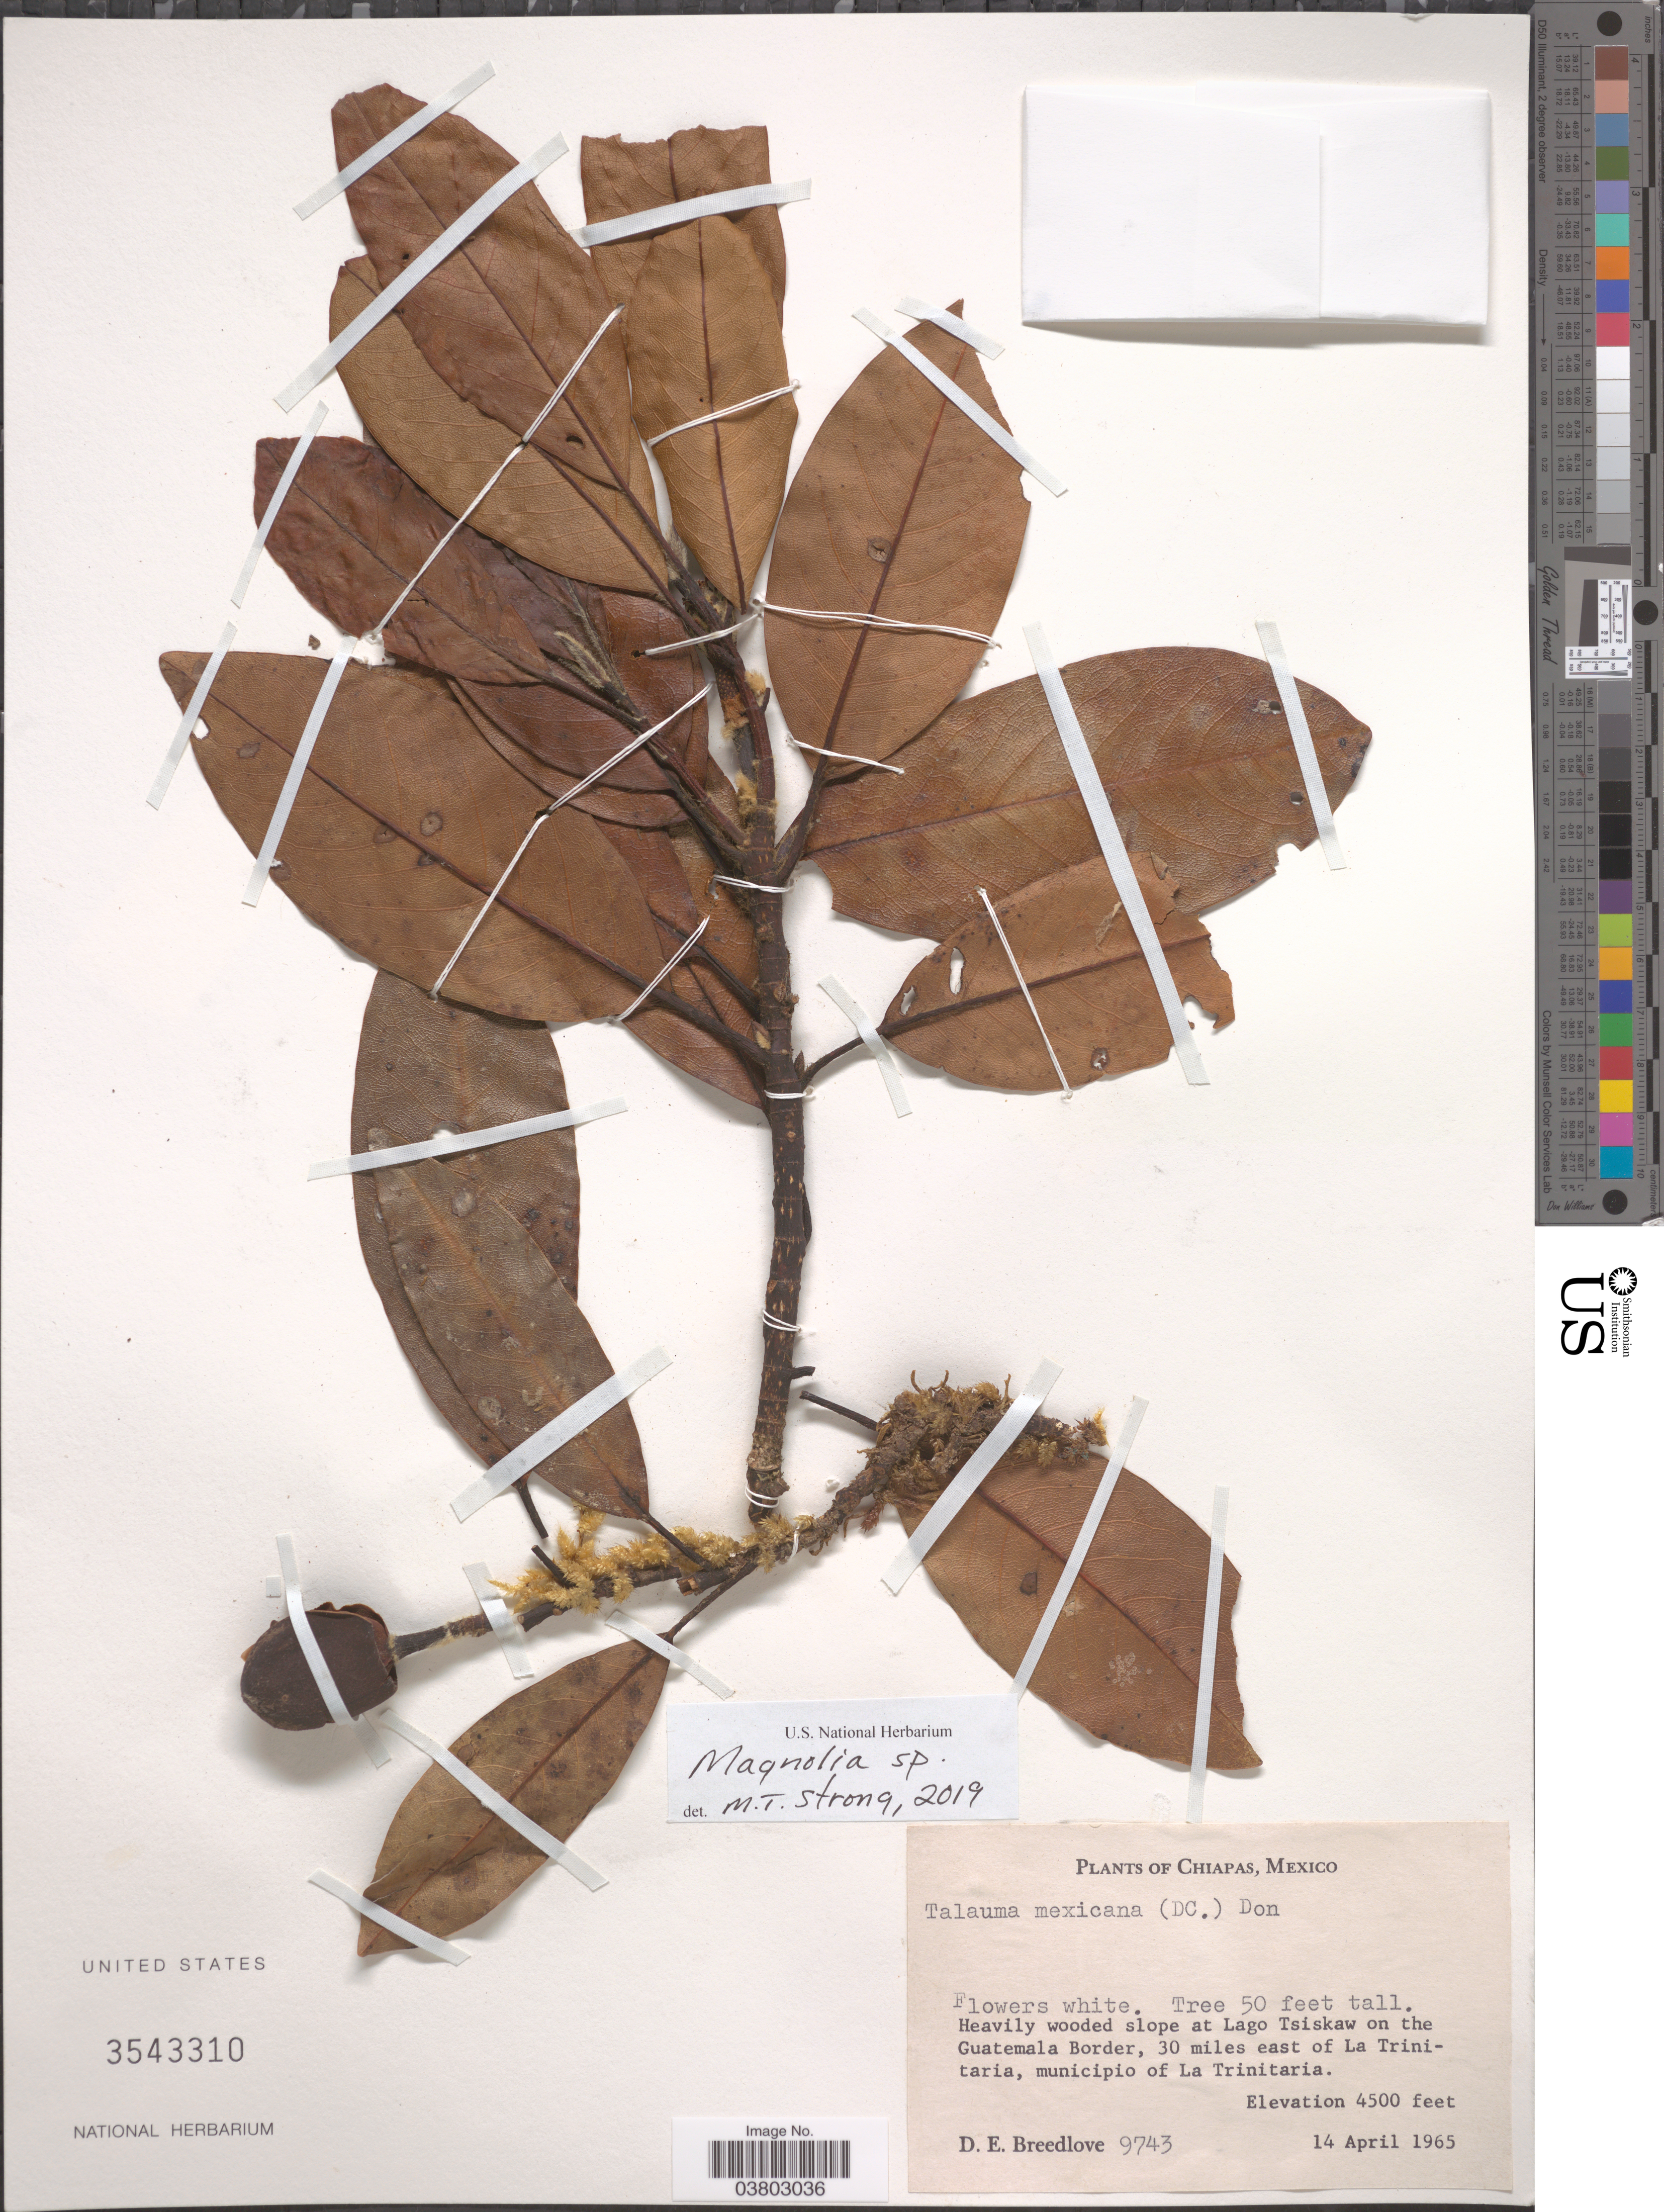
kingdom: Plantae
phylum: Tracheophyta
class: Magnoliopsida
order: Magnoliales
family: Magnoliaceae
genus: Magnolia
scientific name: Magnolia sp.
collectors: D. E. Breedlove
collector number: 9743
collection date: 1965-04-14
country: Mexico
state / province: Chiapas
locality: Lago Tsiskaw on the Guatemala Border, 30 miles east of La Trinitaria, municipio of La Trinitaria.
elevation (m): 1372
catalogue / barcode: US 3543310